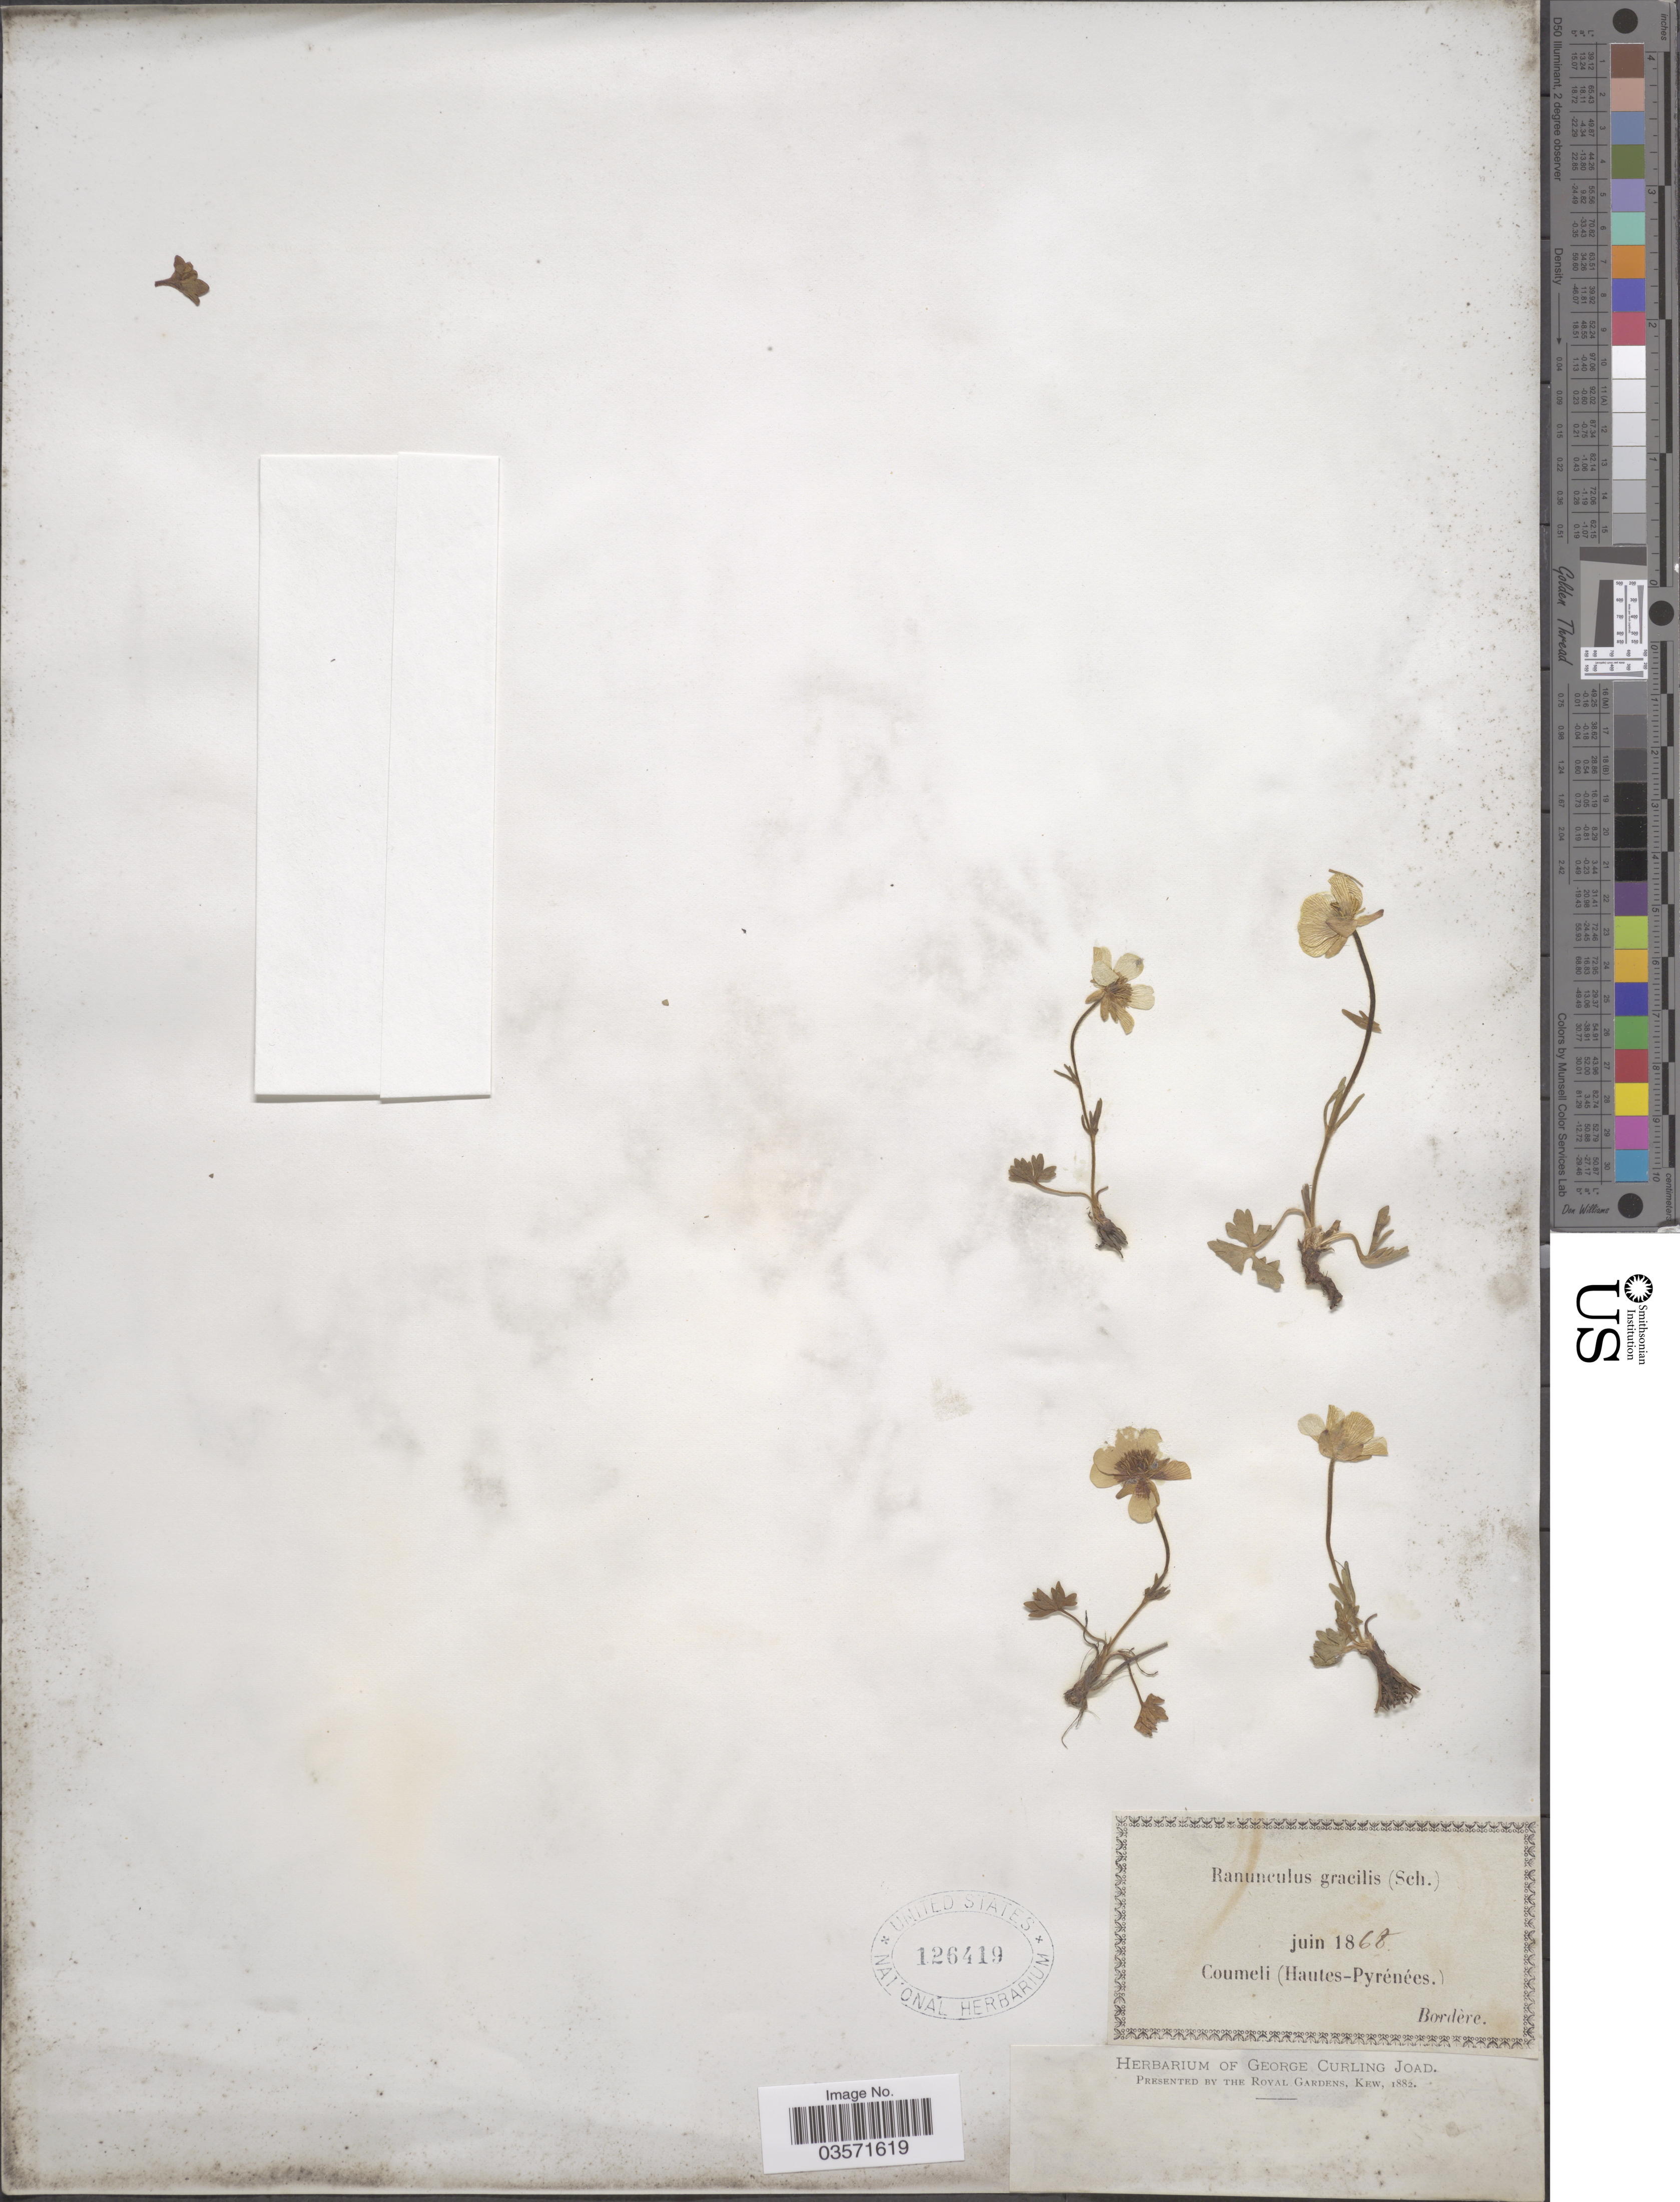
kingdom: Plantae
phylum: Tracheophyta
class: Magnoliopsida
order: Ranunculales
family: Ranunculaceae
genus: Ranunculus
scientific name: Ranunculus gracilis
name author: E.D. Clarke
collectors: -. Bordère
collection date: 1868-06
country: France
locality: Coumeli (Hautes-Pyrénées).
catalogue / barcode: US 126419